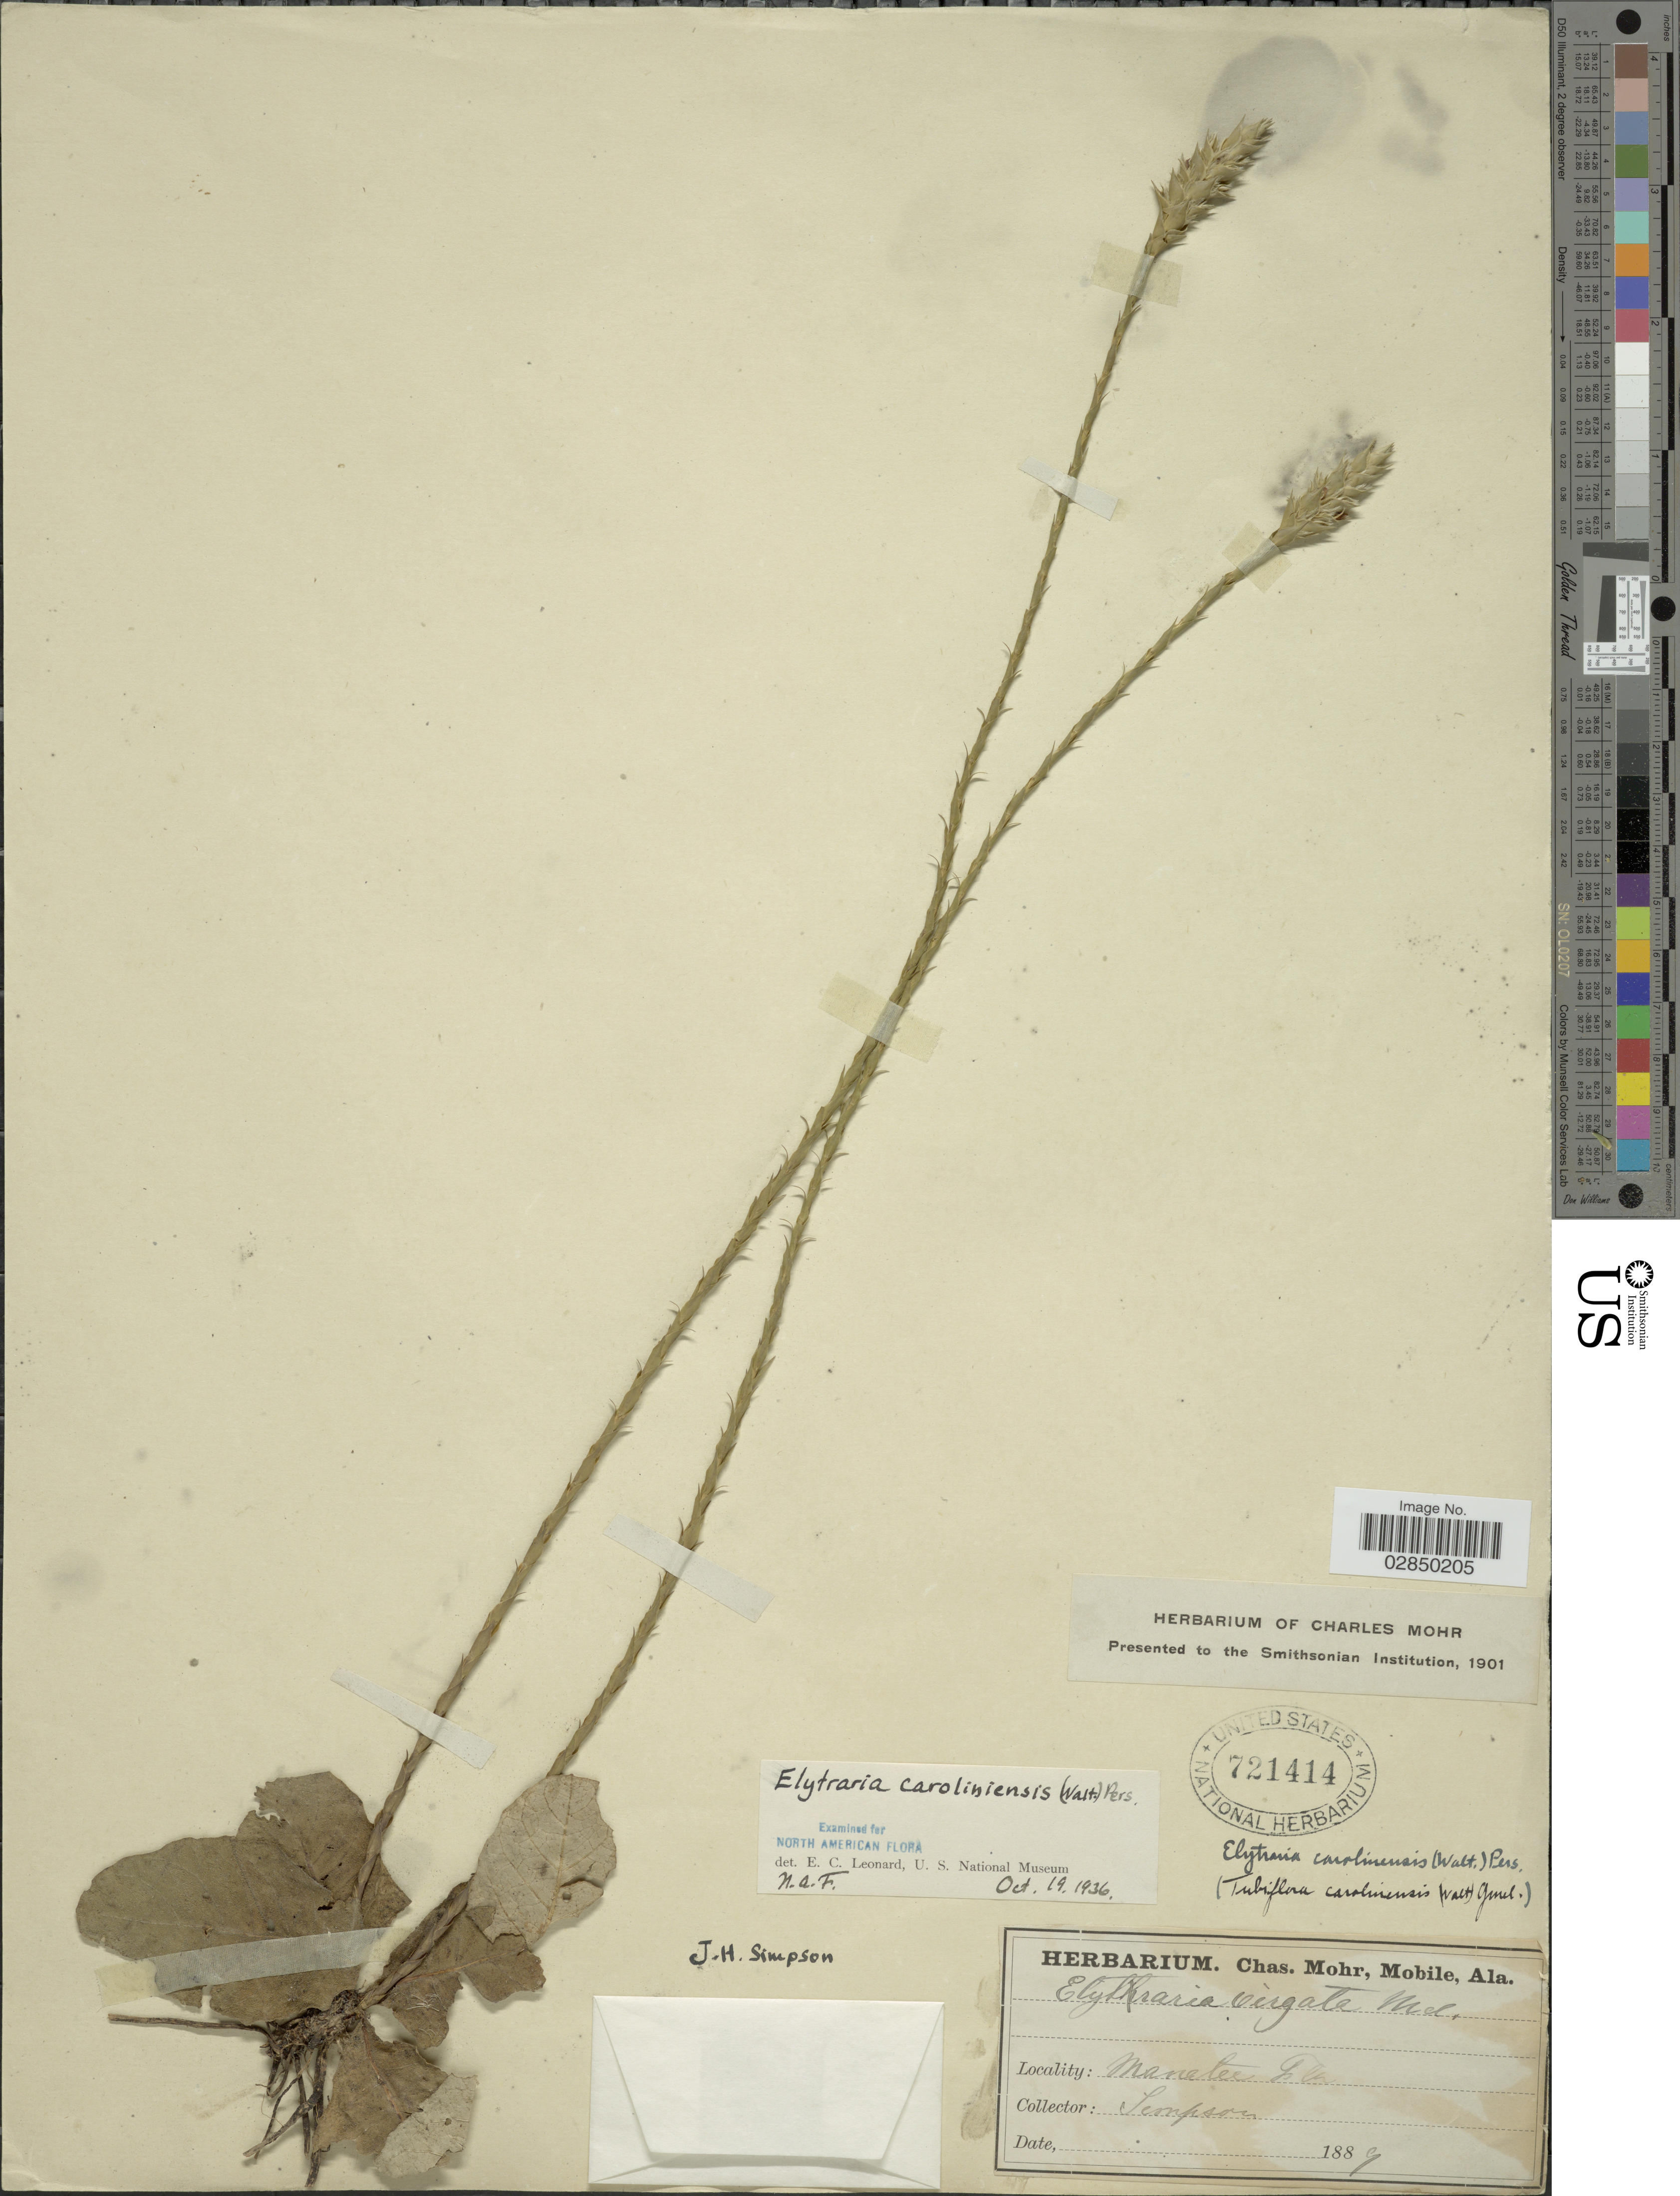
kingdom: Plantae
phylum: Tracheophyta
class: Magnoliopsida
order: Lamiales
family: Acanthaceae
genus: Elytraria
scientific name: Elytraria caroliniensis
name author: (J.F. Gmel.) Pers.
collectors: J. H. Simpson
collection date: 1889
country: United States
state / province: Florida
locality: Manatee Fla.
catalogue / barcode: US 721414